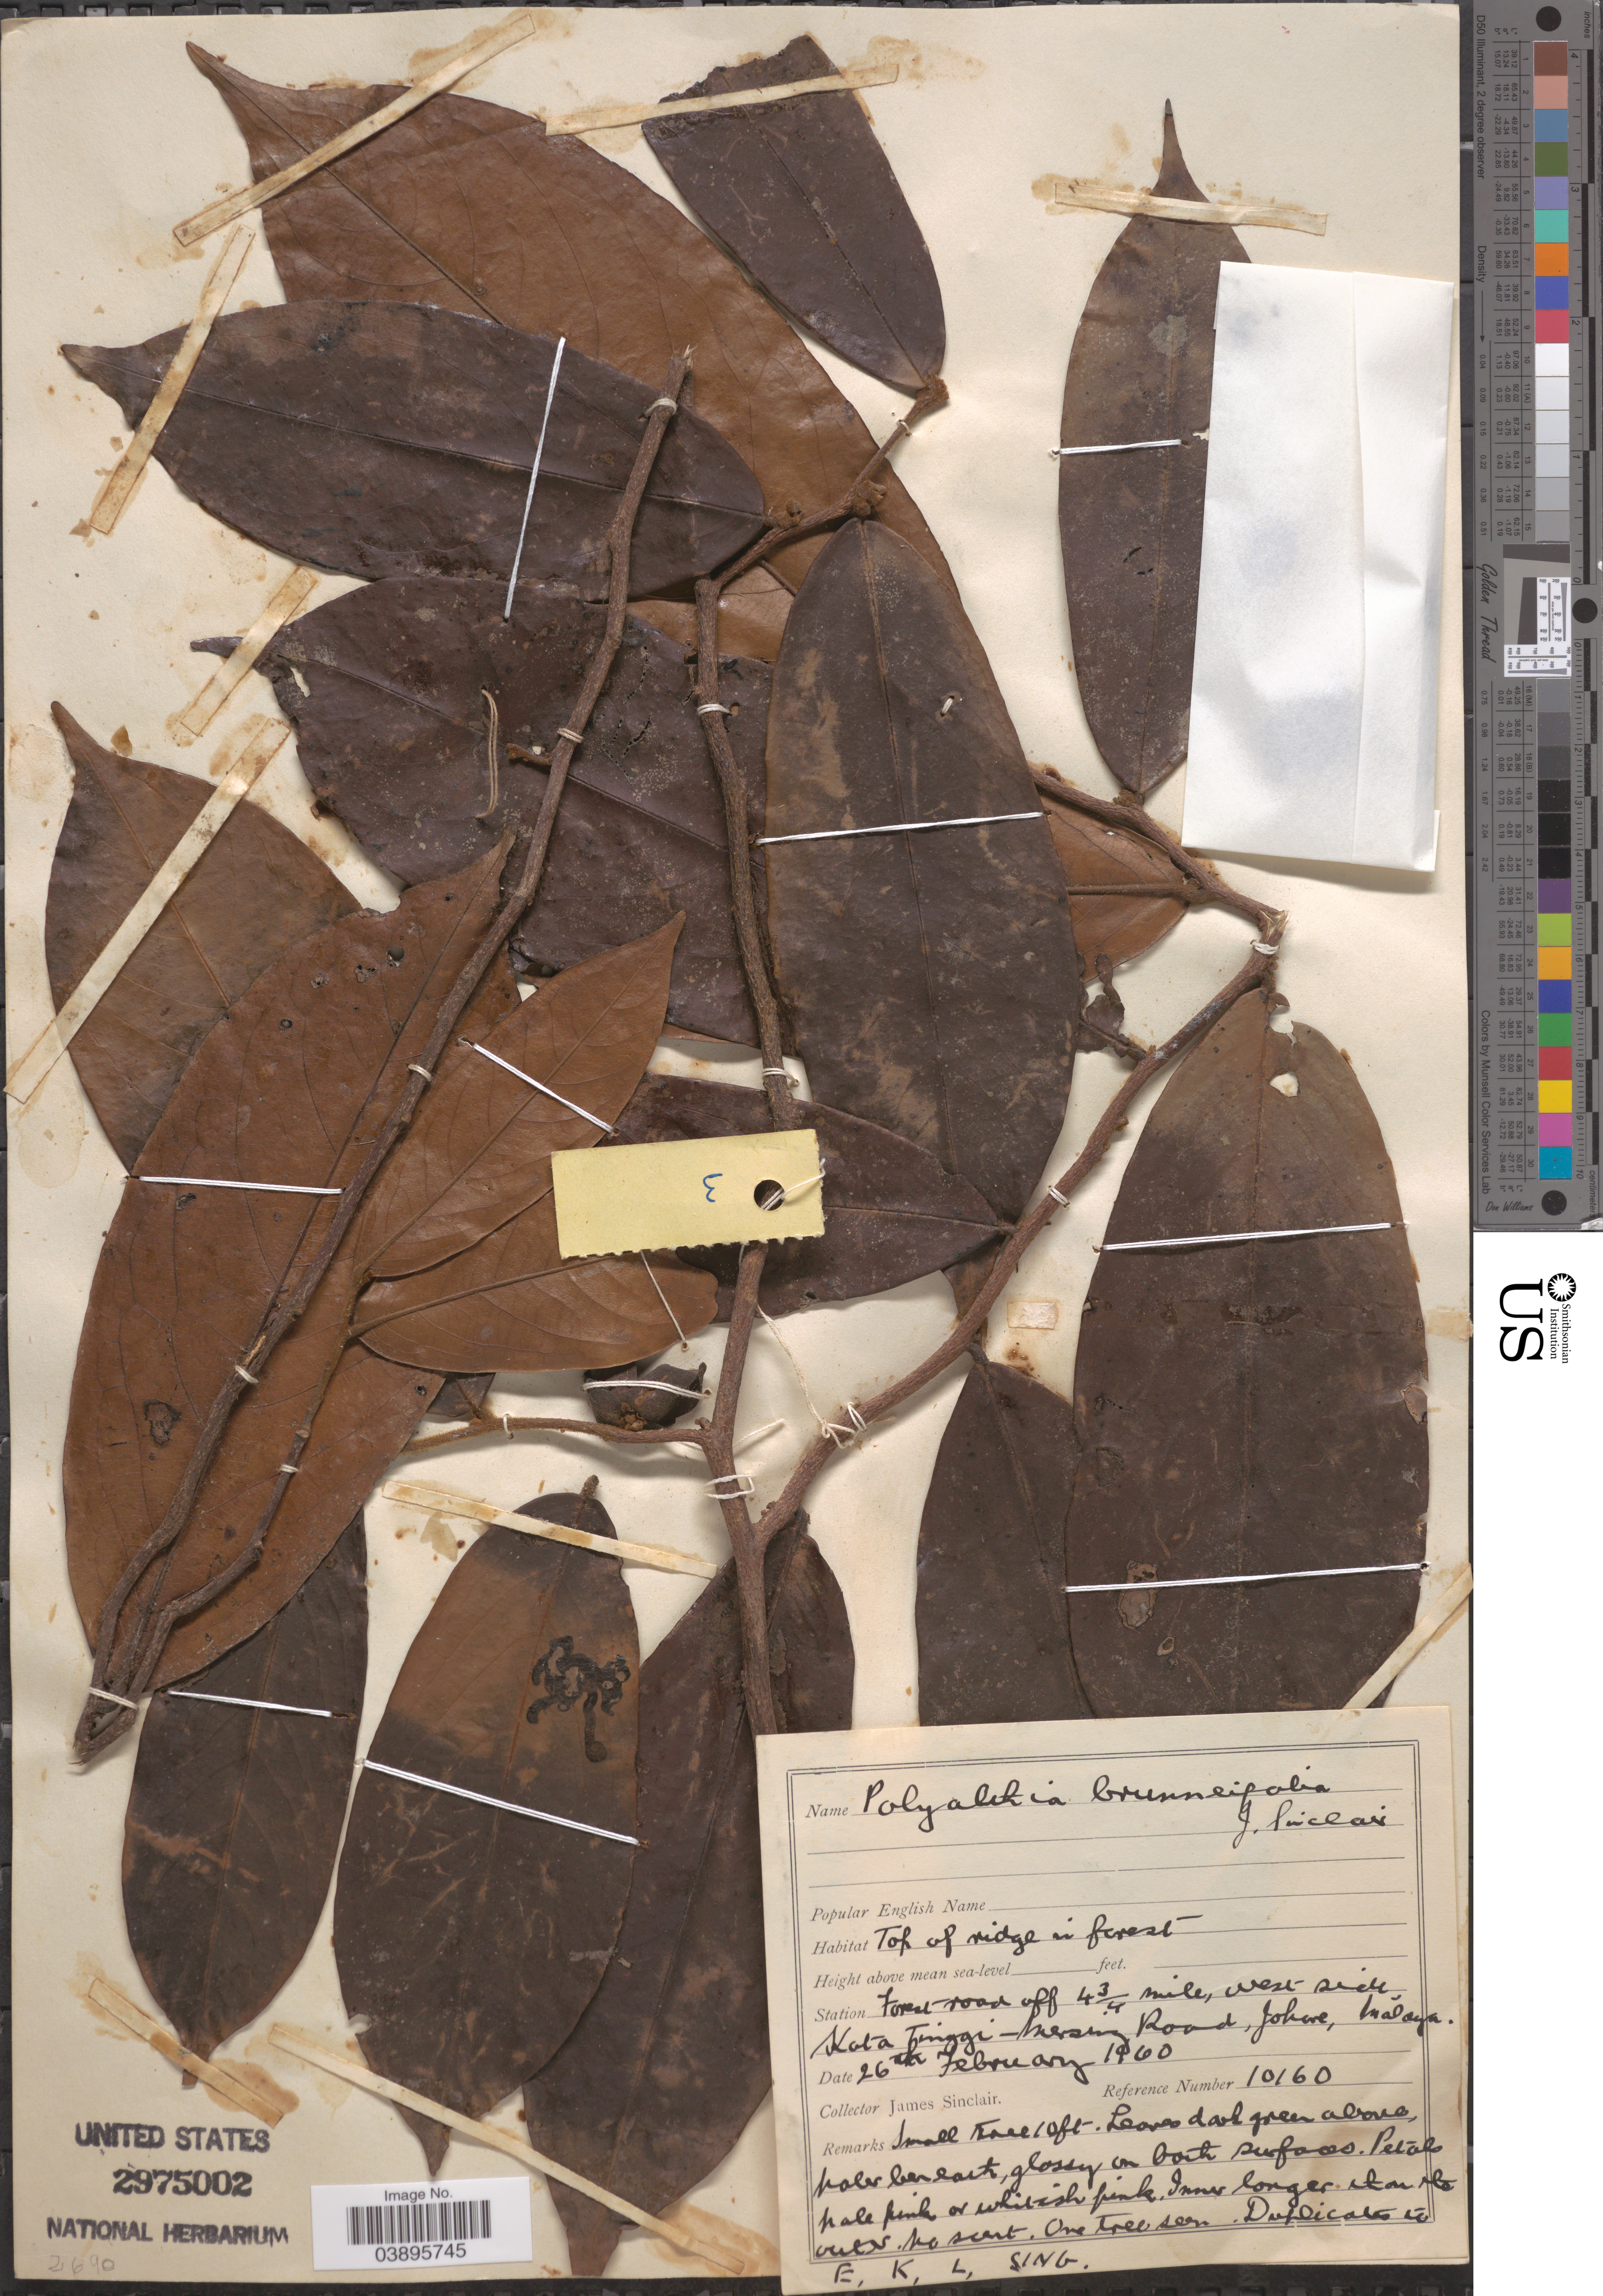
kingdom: Plantae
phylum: Tracheophyta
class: Magnoliopsida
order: Magnoliales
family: Annonaceae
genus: Polyalthia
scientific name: Polyalthia brunneifolia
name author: J. Sinclair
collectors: J. Sinclair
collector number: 10160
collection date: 1960-02-26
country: Malaysia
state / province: Johor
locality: Station Forest road off 4¾ mile, west side Kota Tinggi-Mersing Road, Johore, Malaya.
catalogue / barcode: US 2975002